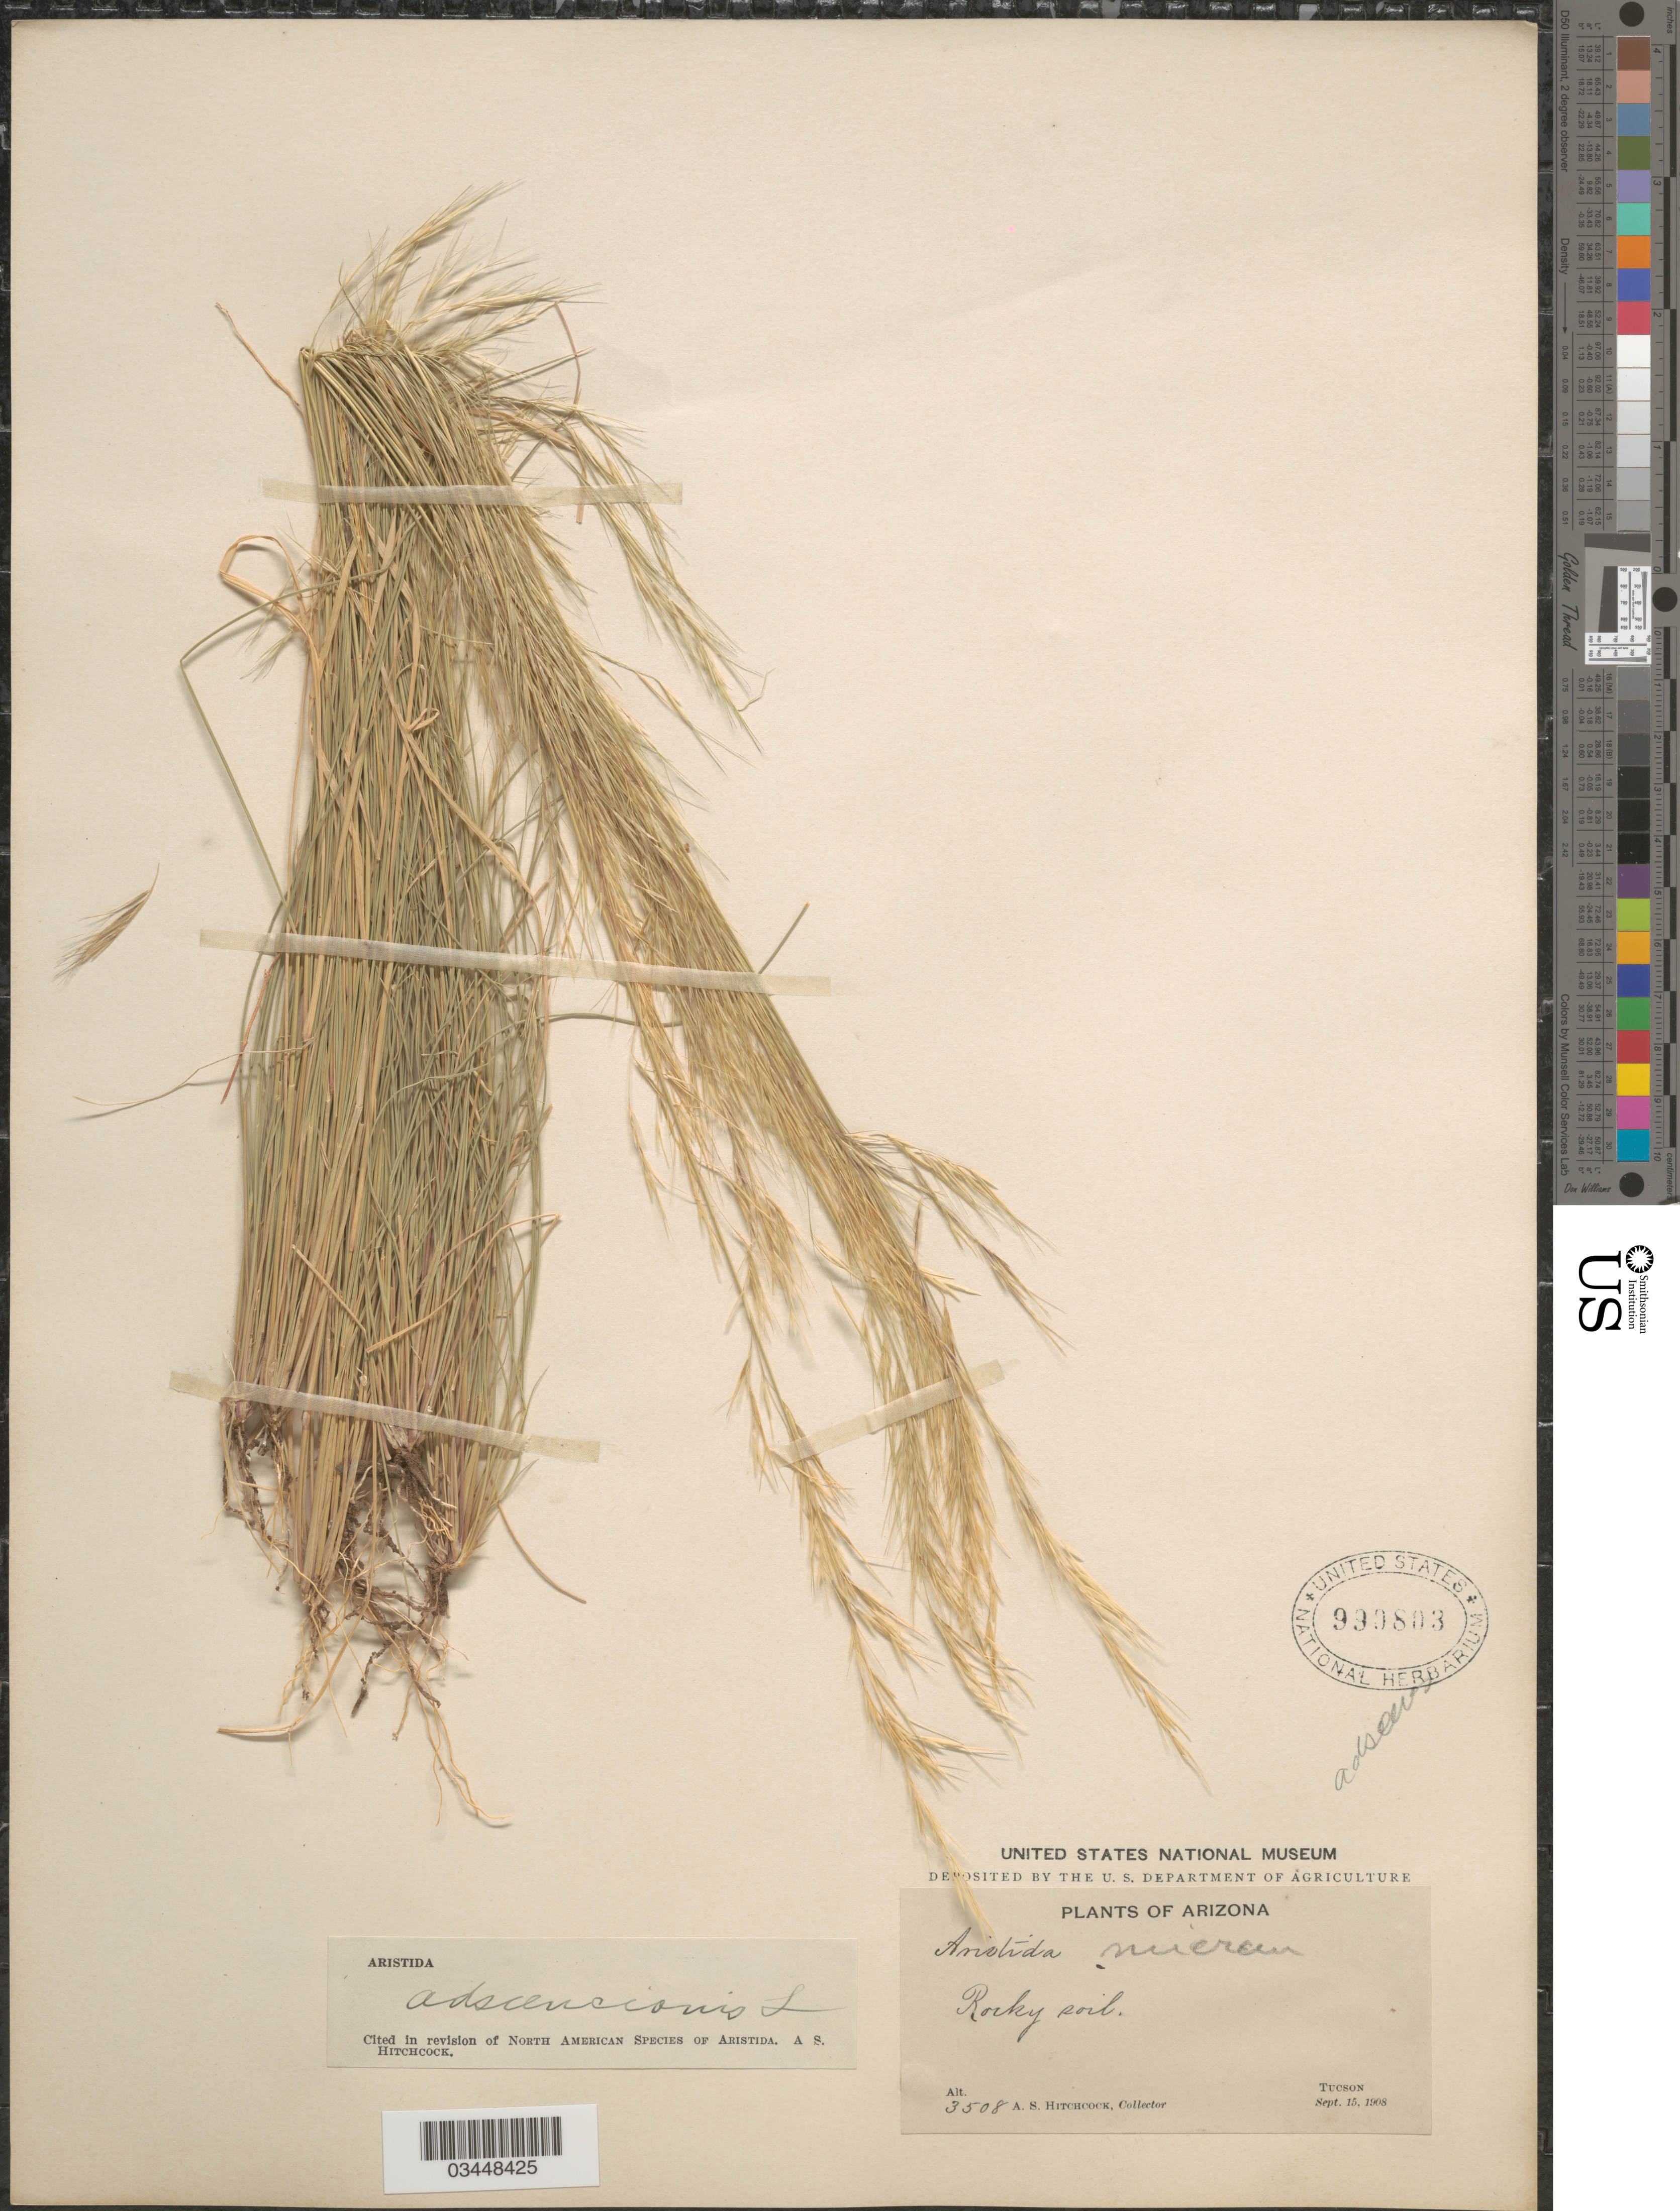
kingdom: Plantae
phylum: Tracheophyta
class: Liliopsida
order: Poales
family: Poaceae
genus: Aristida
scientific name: Aristida adscensionis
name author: L.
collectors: A. S. Hitchcock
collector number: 3508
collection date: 1908-09-15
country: United States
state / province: Arizona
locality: Rocky soil. Tucson.